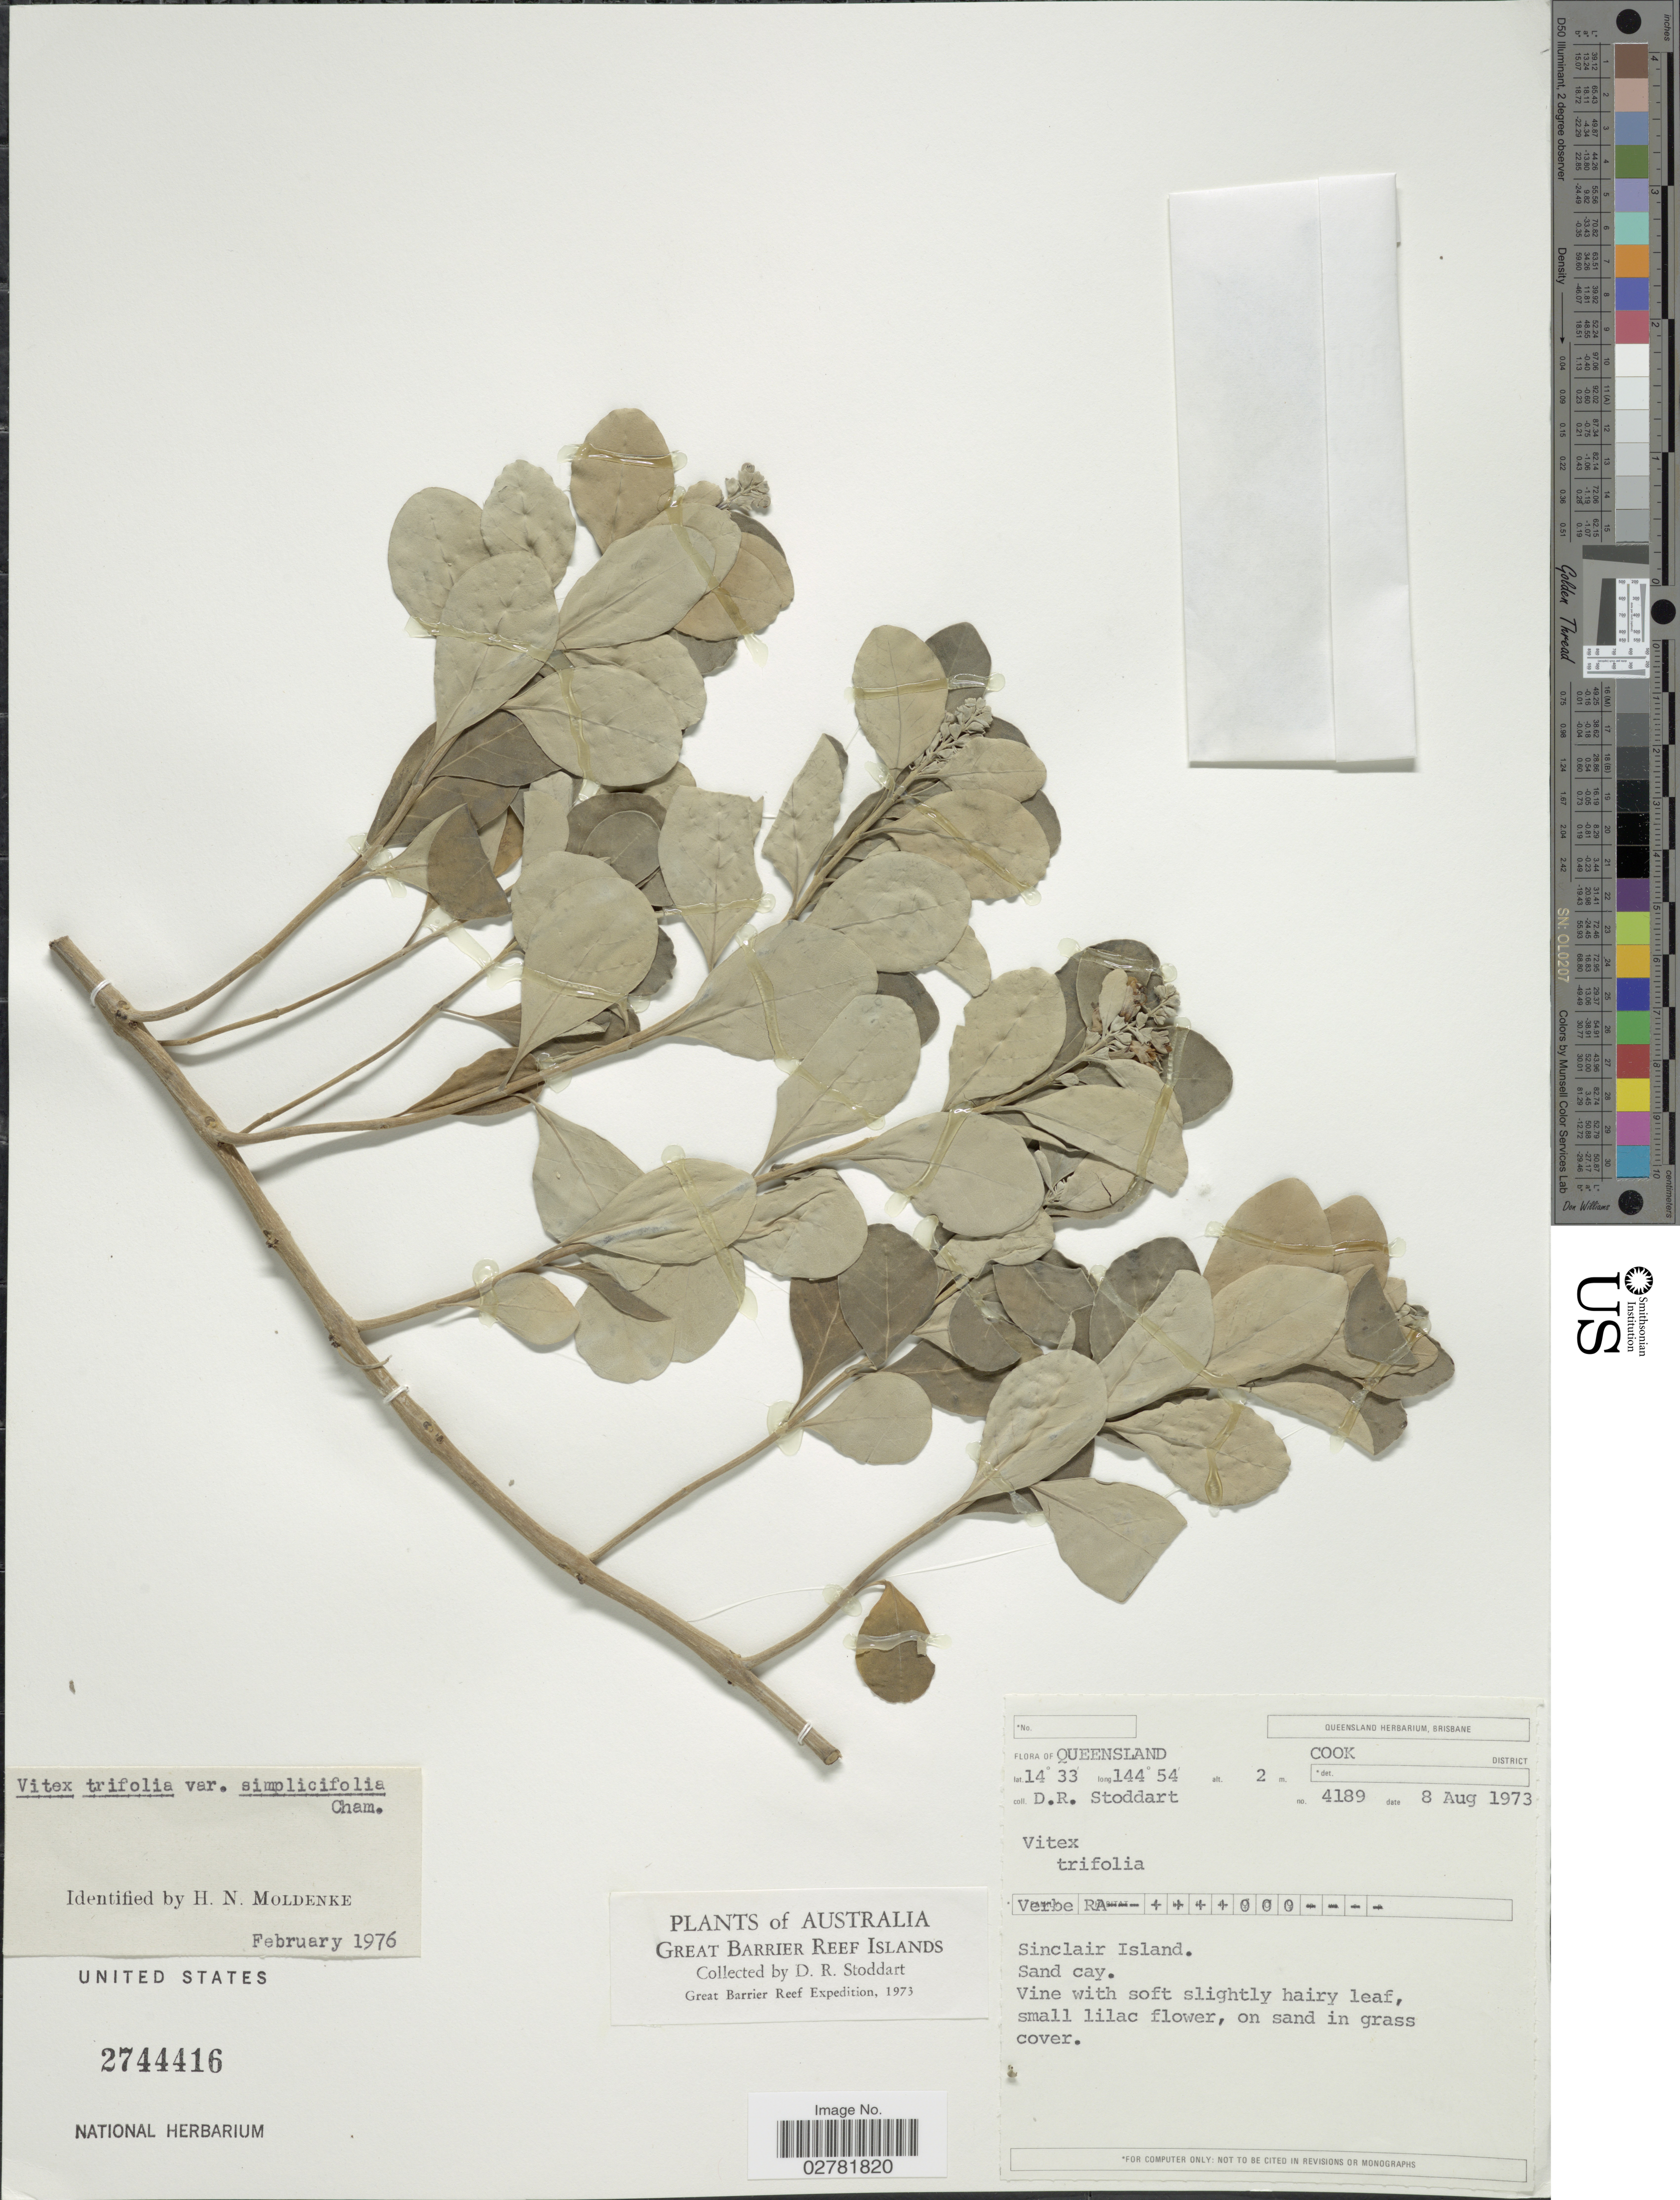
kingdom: Plantae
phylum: Tracheophyta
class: Magnoliopsida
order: Lamiales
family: Lamiaceae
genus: Vitex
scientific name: Vitex ovata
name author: Thunb.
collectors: D. R. Stoddart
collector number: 4189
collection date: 1973-08-08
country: Australia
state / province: Queensland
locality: Great Barrier Reef Islands. Cook District. Sinclair Island.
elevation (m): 2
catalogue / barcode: US 2744416